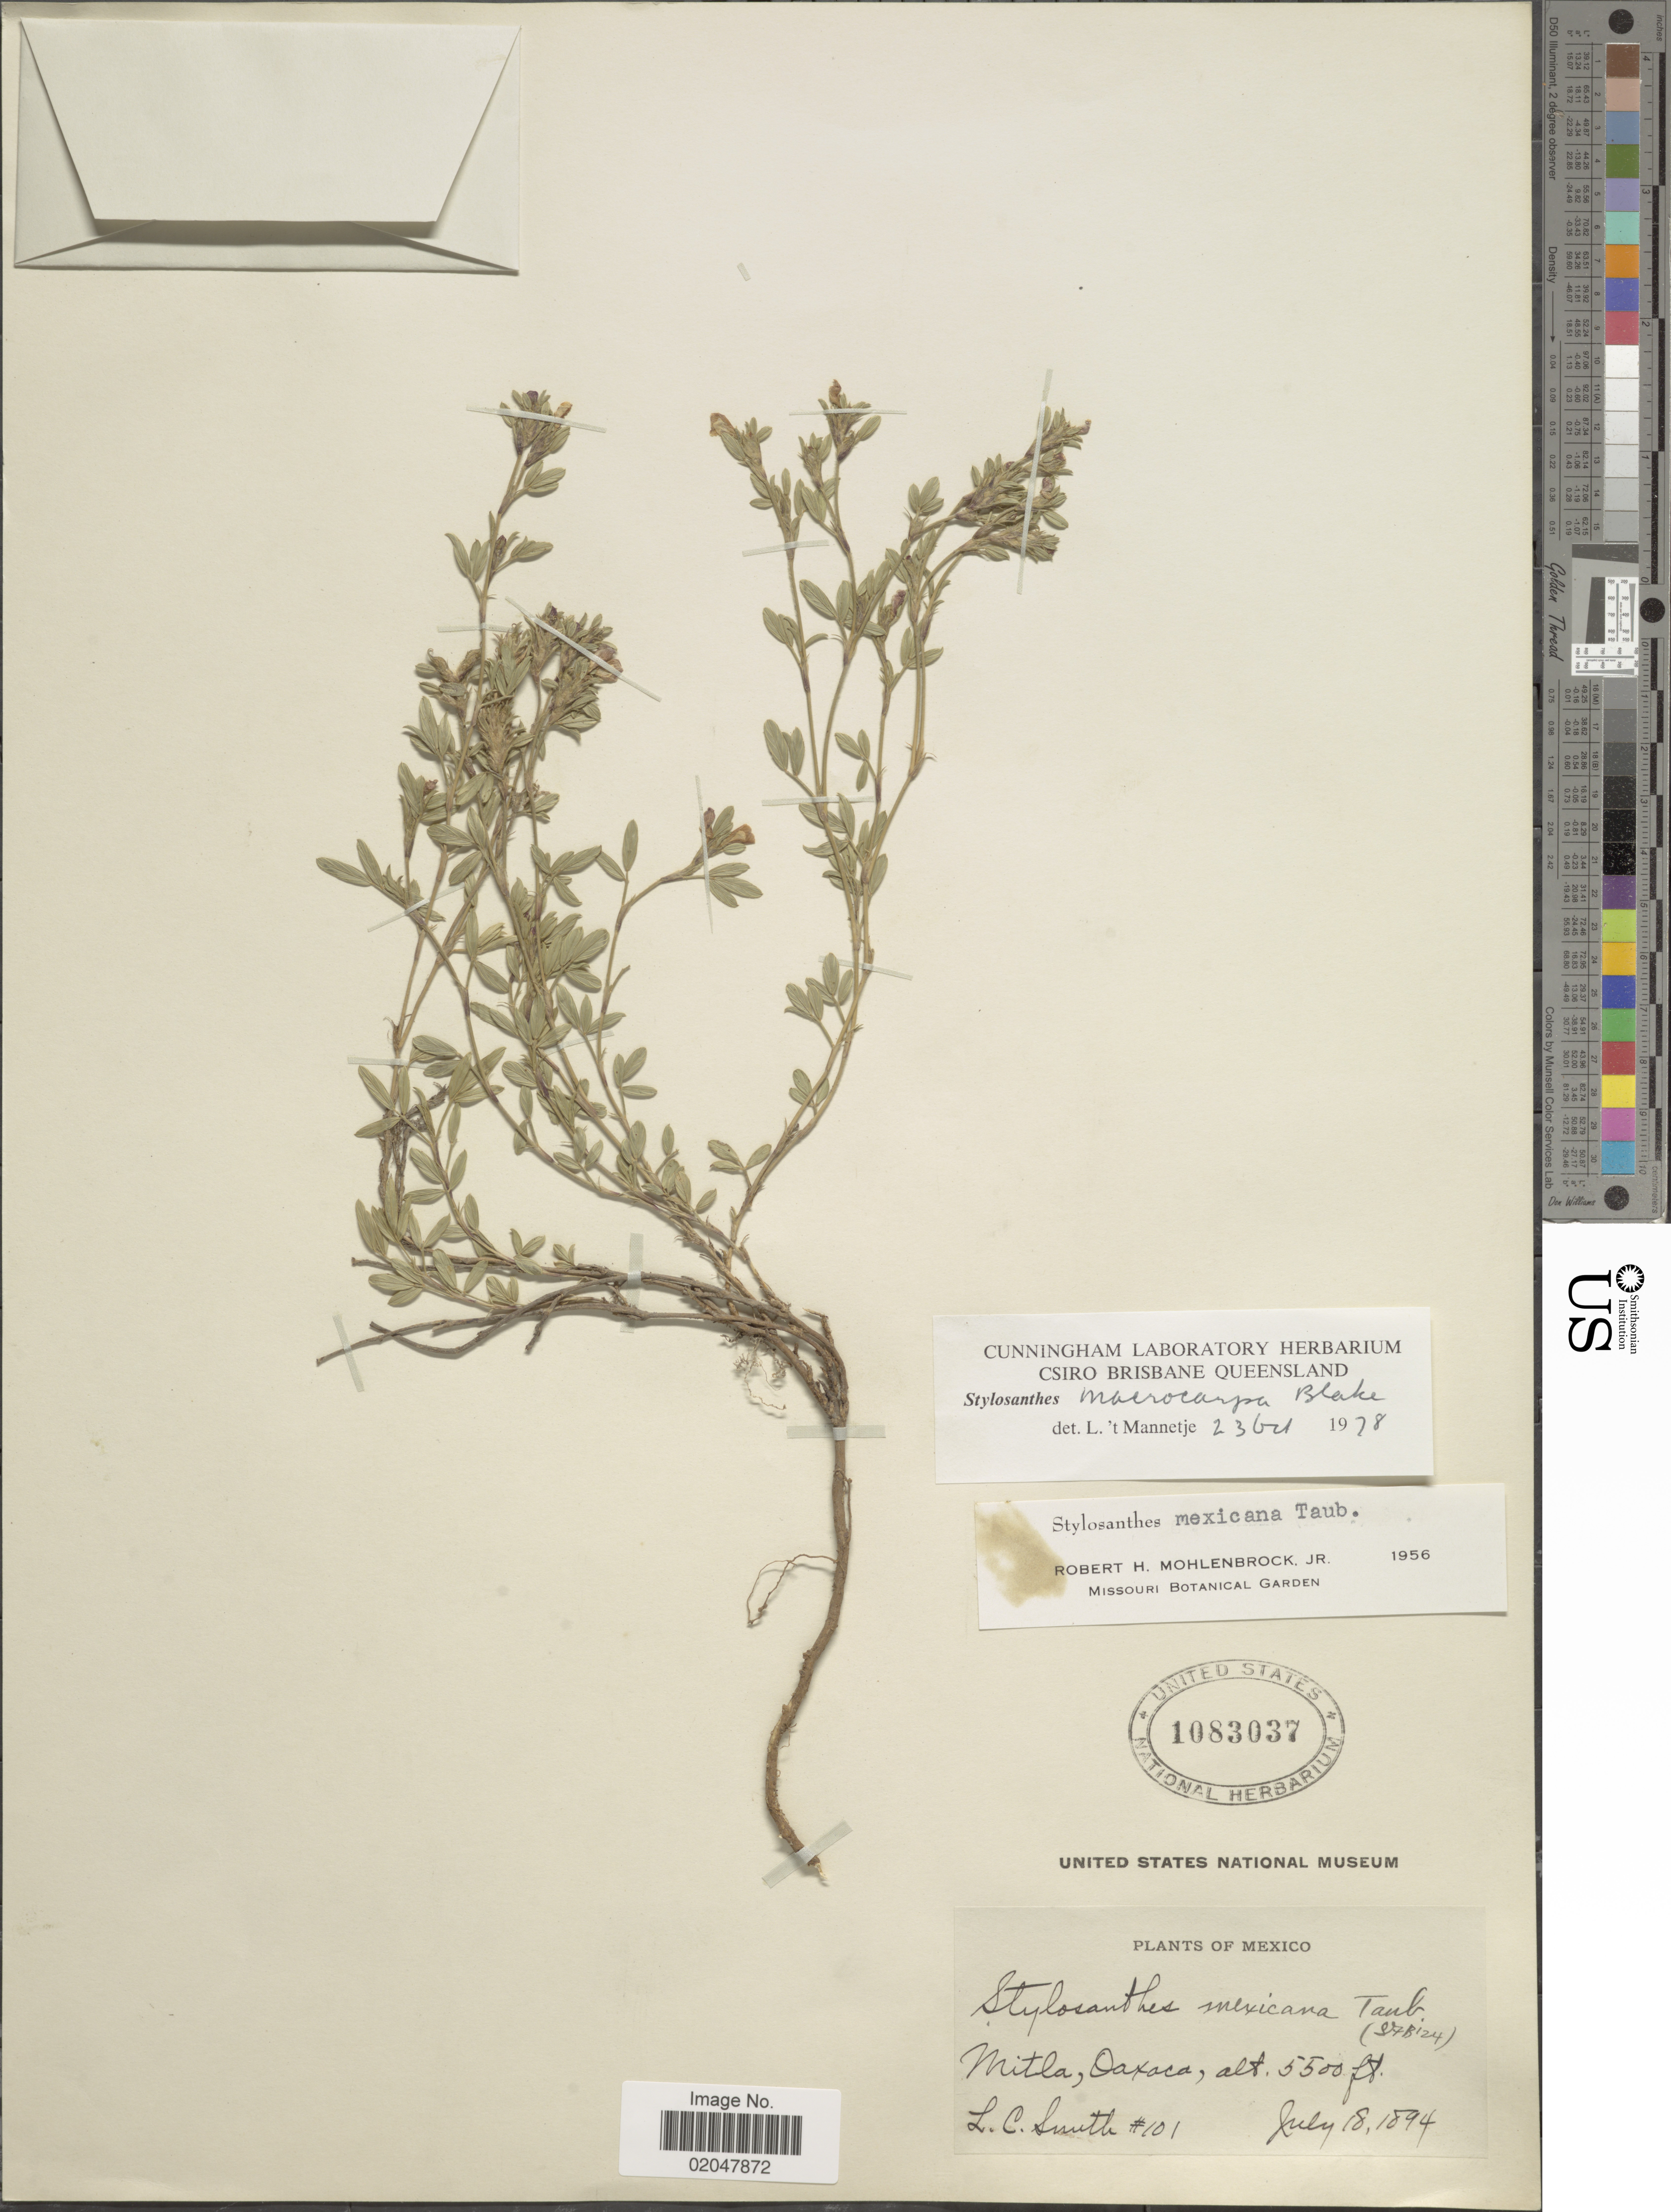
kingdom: Plantae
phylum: Tracheophyta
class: Magnoliopsida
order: Fabales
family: Fabaceae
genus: Stylosanthes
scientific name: Stylosanthes macrocarpa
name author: S.F. Blake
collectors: L. C. Smith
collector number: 101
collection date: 1894-07-18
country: Mexico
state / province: Oaxaca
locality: Mitla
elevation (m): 1676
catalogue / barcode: US 1083037